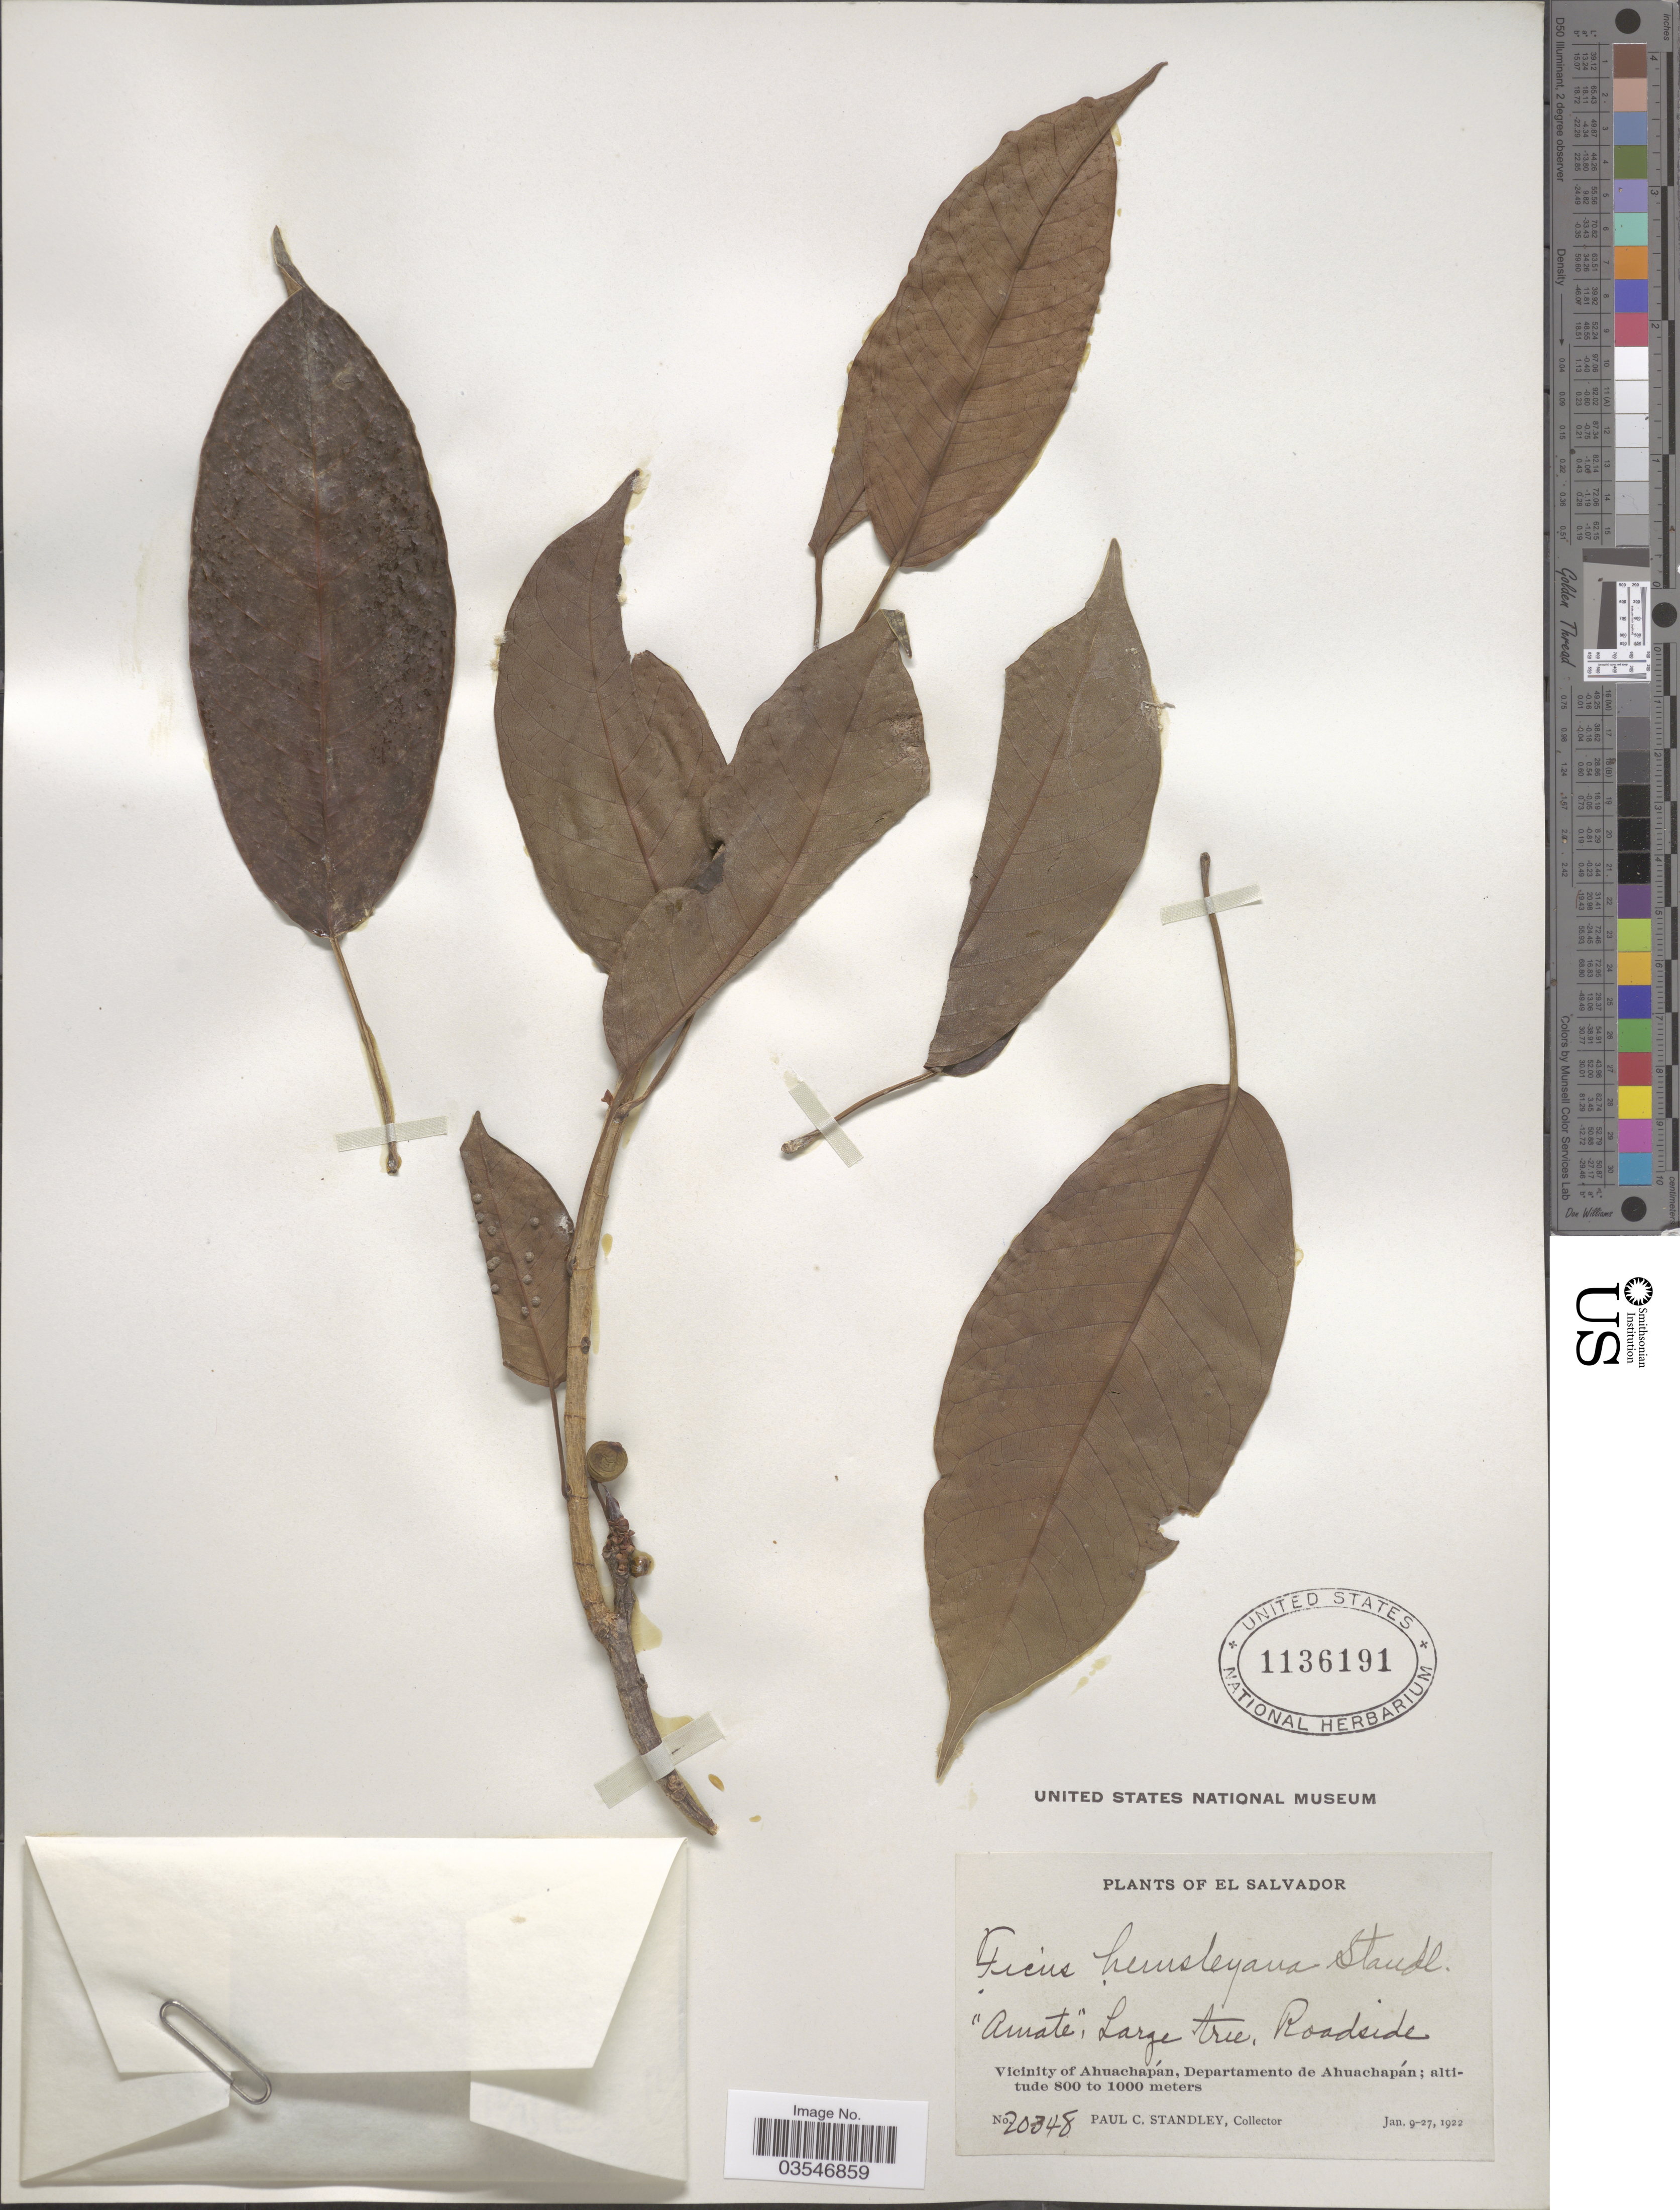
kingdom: Plantae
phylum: Tracheophyta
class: Magnoliopsida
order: Rosales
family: Moraceae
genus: Ficus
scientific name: Ficus citrifolia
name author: Mill.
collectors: P. C. Standley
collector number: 20348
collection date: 1922-01-09/1922-01-27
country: El Salvador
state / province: Ahuachapan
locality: Vicinity of Ahuachapán, Departamento de Ahuachapán.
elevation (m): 800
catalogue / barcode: US 1136191